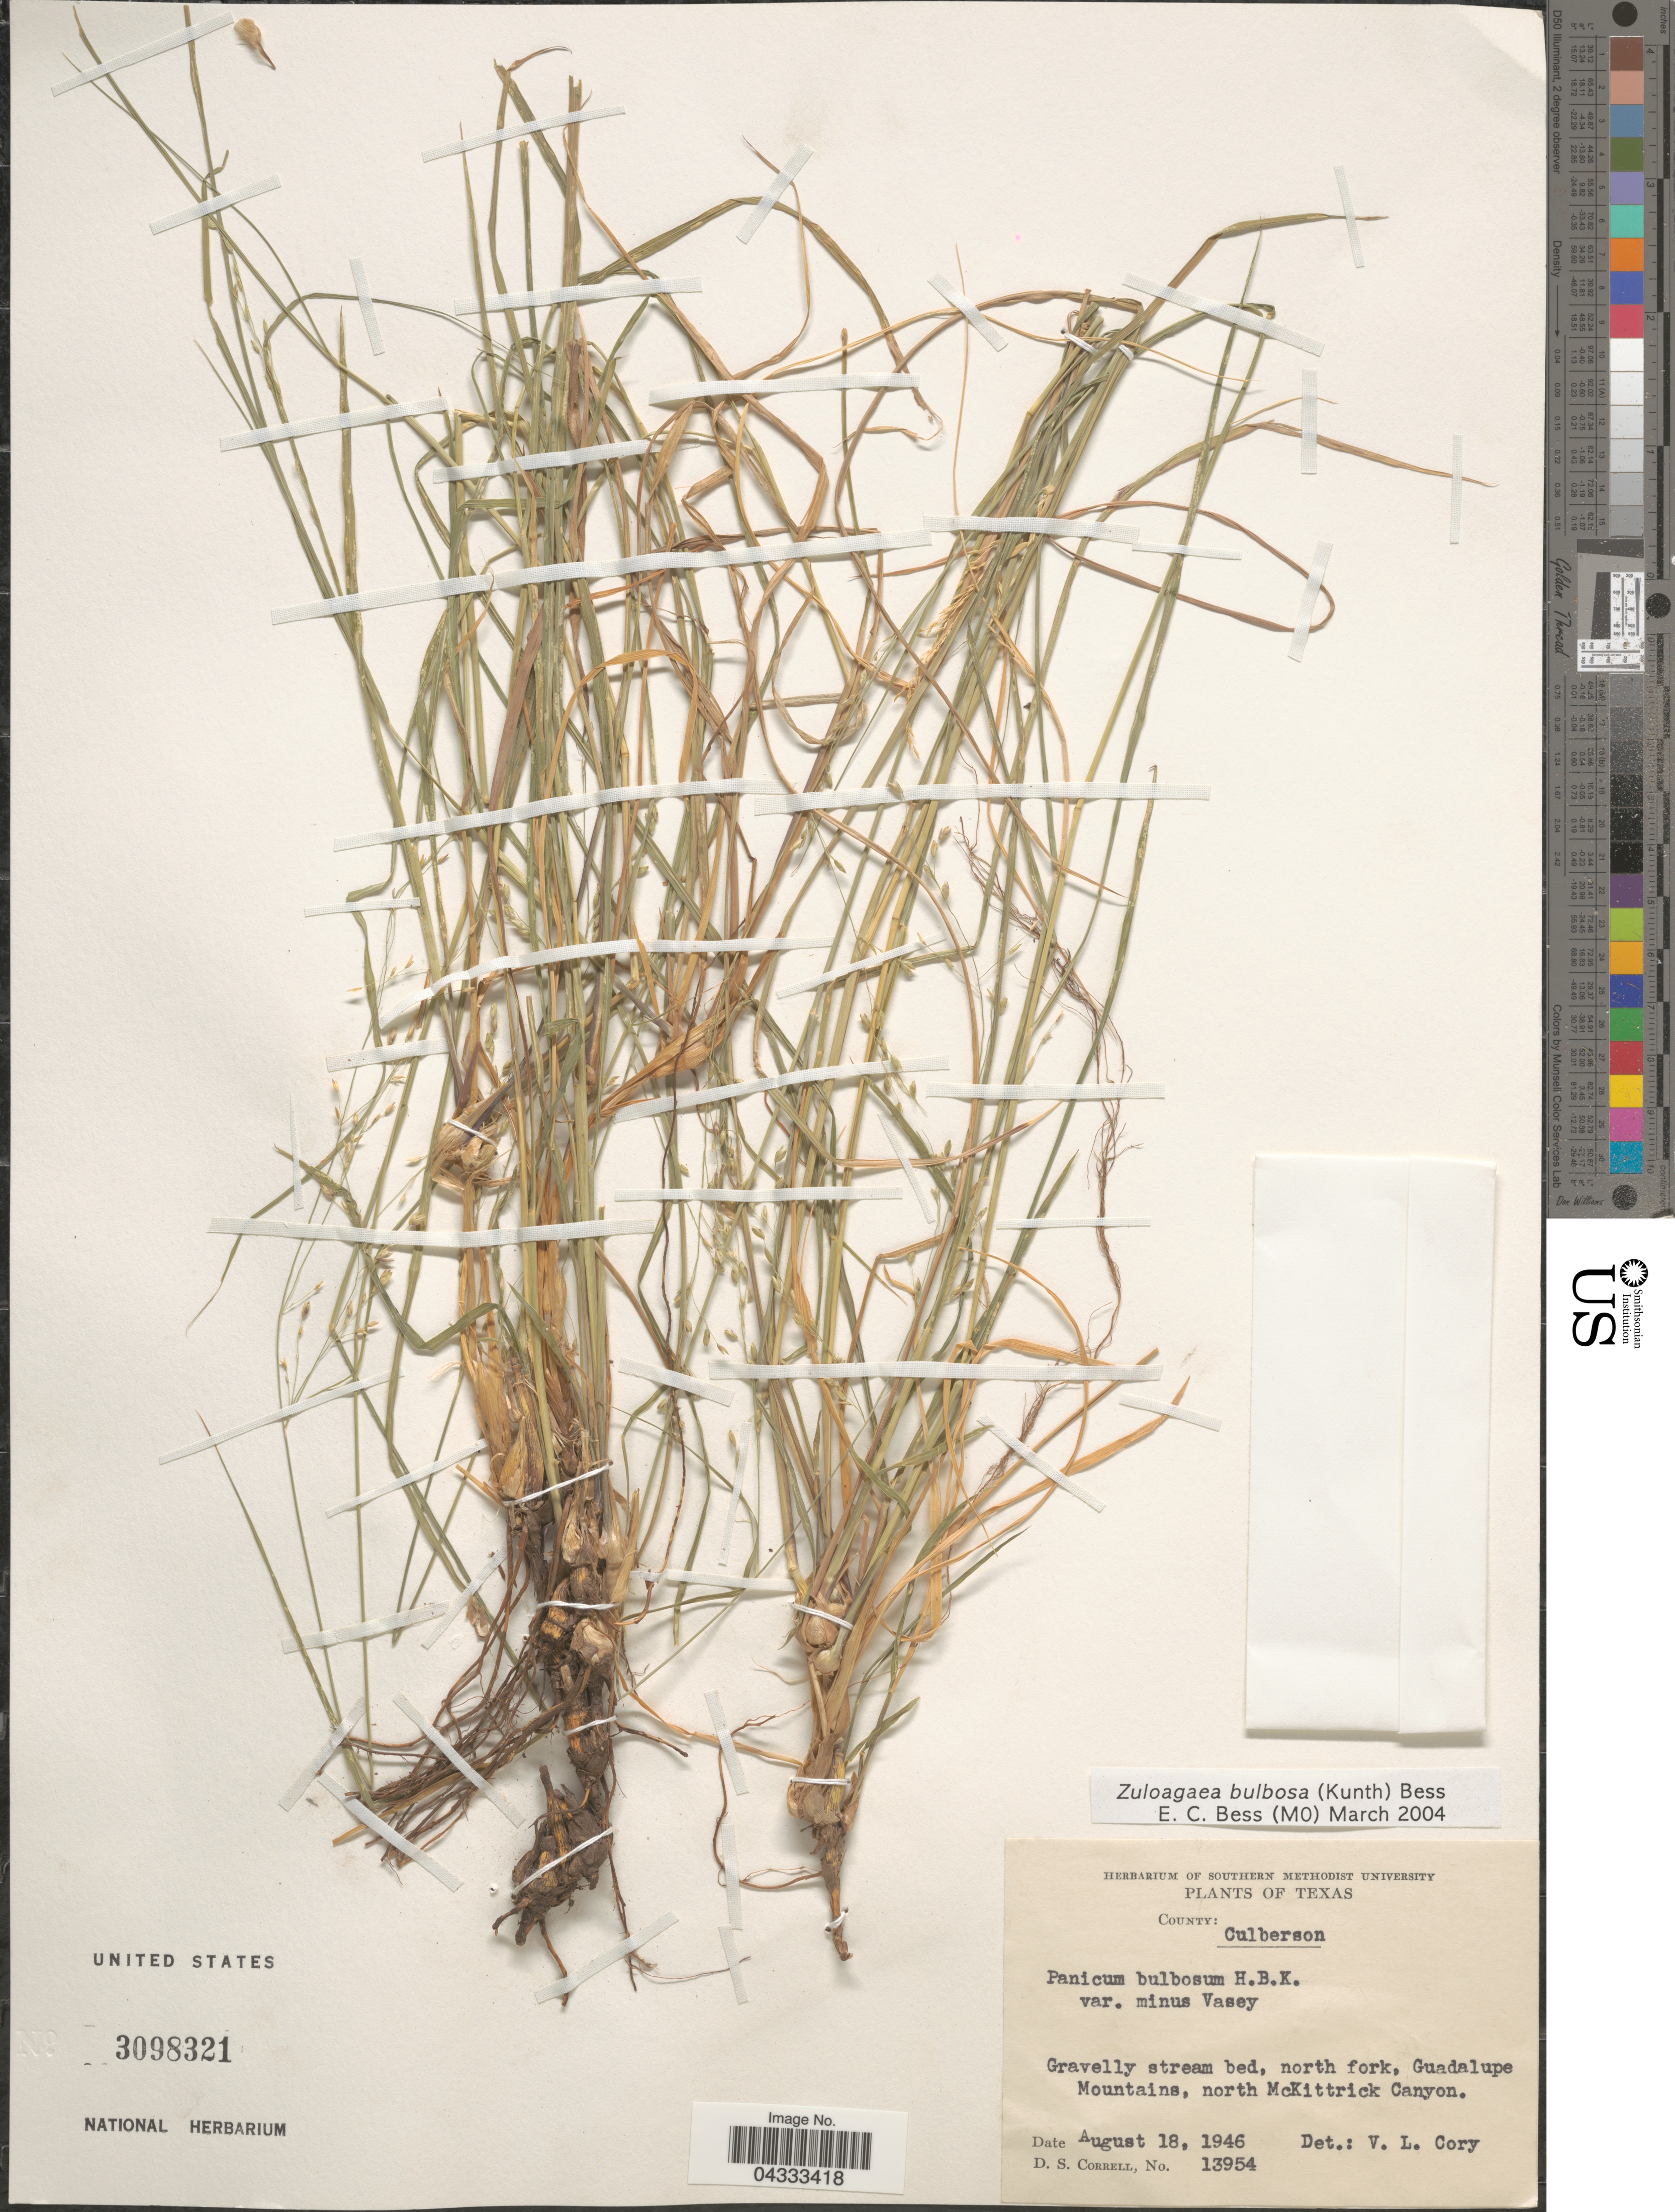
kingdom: Plantae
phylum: Tracheophyta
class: Liliopsida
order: Poales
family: Poaceae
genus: Zuloagaea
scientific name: Zuloagaea bulbosa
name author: (Kunth) E. Bess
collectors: D. S. Correll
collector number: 13954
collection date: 1946-08-18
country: United States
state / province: Texas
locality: County: Culberson. Gravelly stream bed, north fork, Guadalupe Mountains, north McKittrick Canyon.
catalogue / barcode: US 3098321